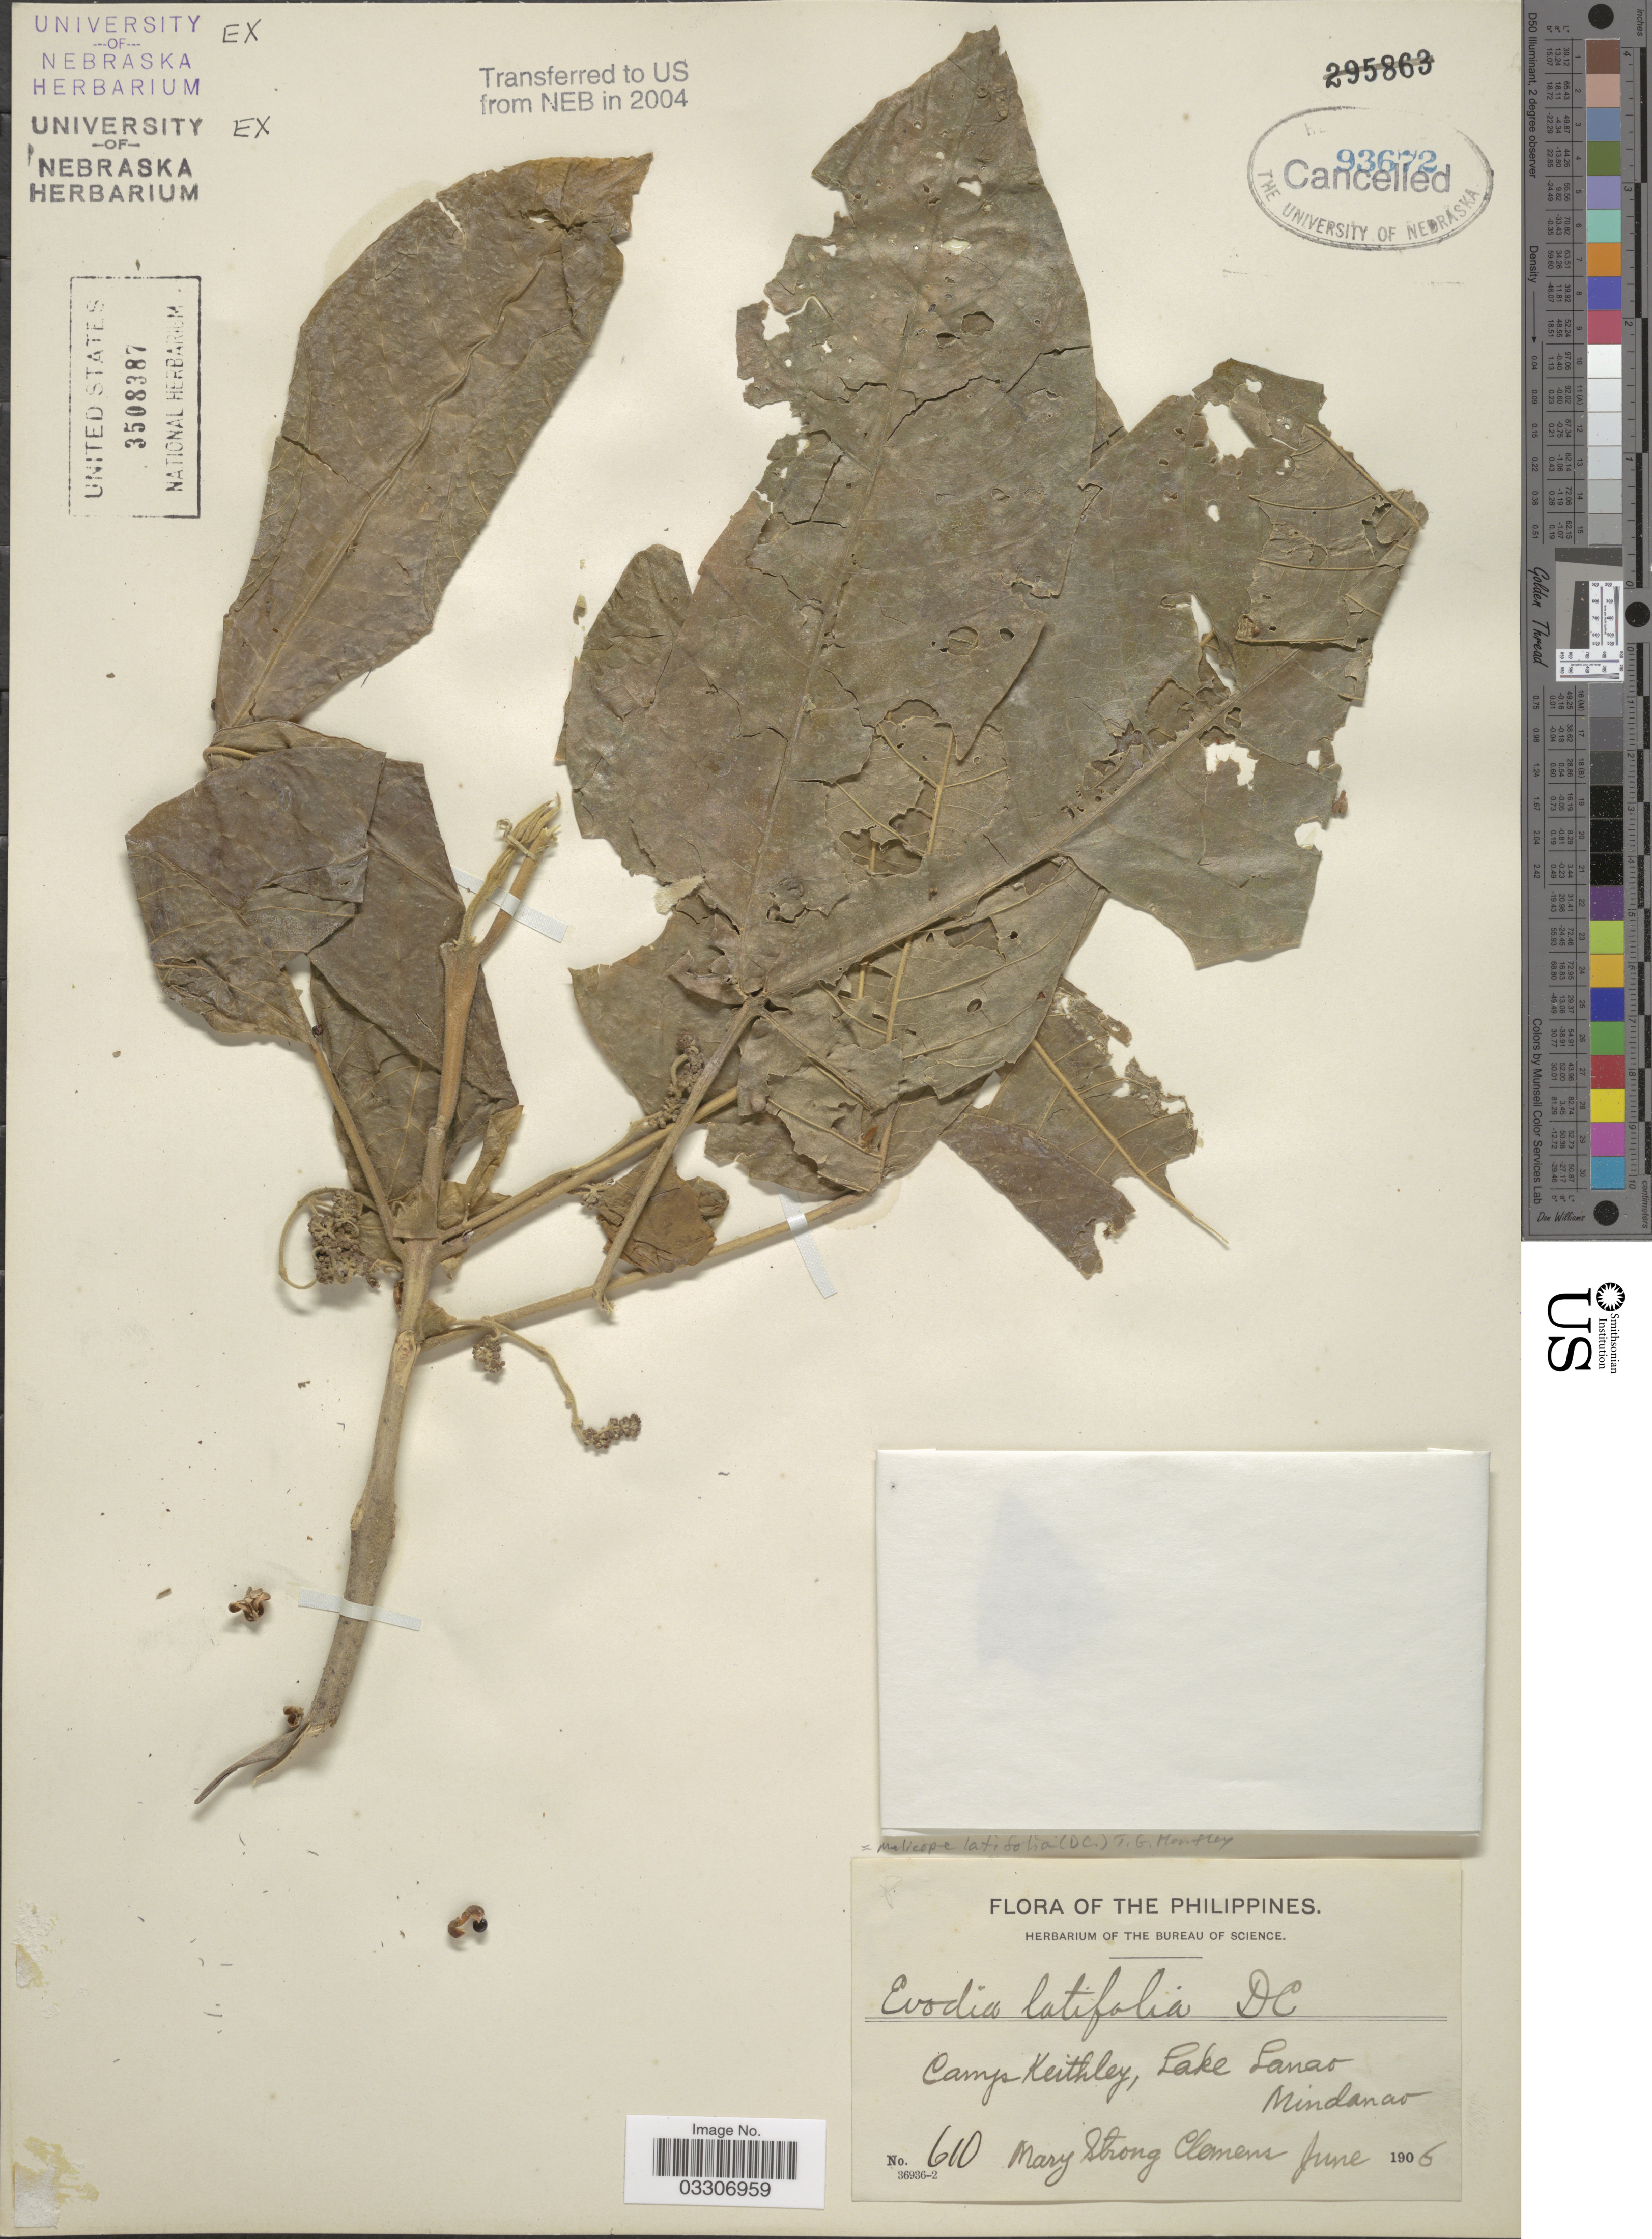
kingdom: Plantae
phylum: Tracheophyta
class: Magnoliopsida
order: Sapindales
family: Rutaceae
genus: Melicope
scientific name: Melicope latifolia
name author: (DC.) T.G. Hartley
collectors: M. S. Clemens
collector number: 610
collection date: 1906-06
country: Philippines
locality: Camp Keithley, Lake Lanao, Mindanao.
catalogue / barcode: US 3508387